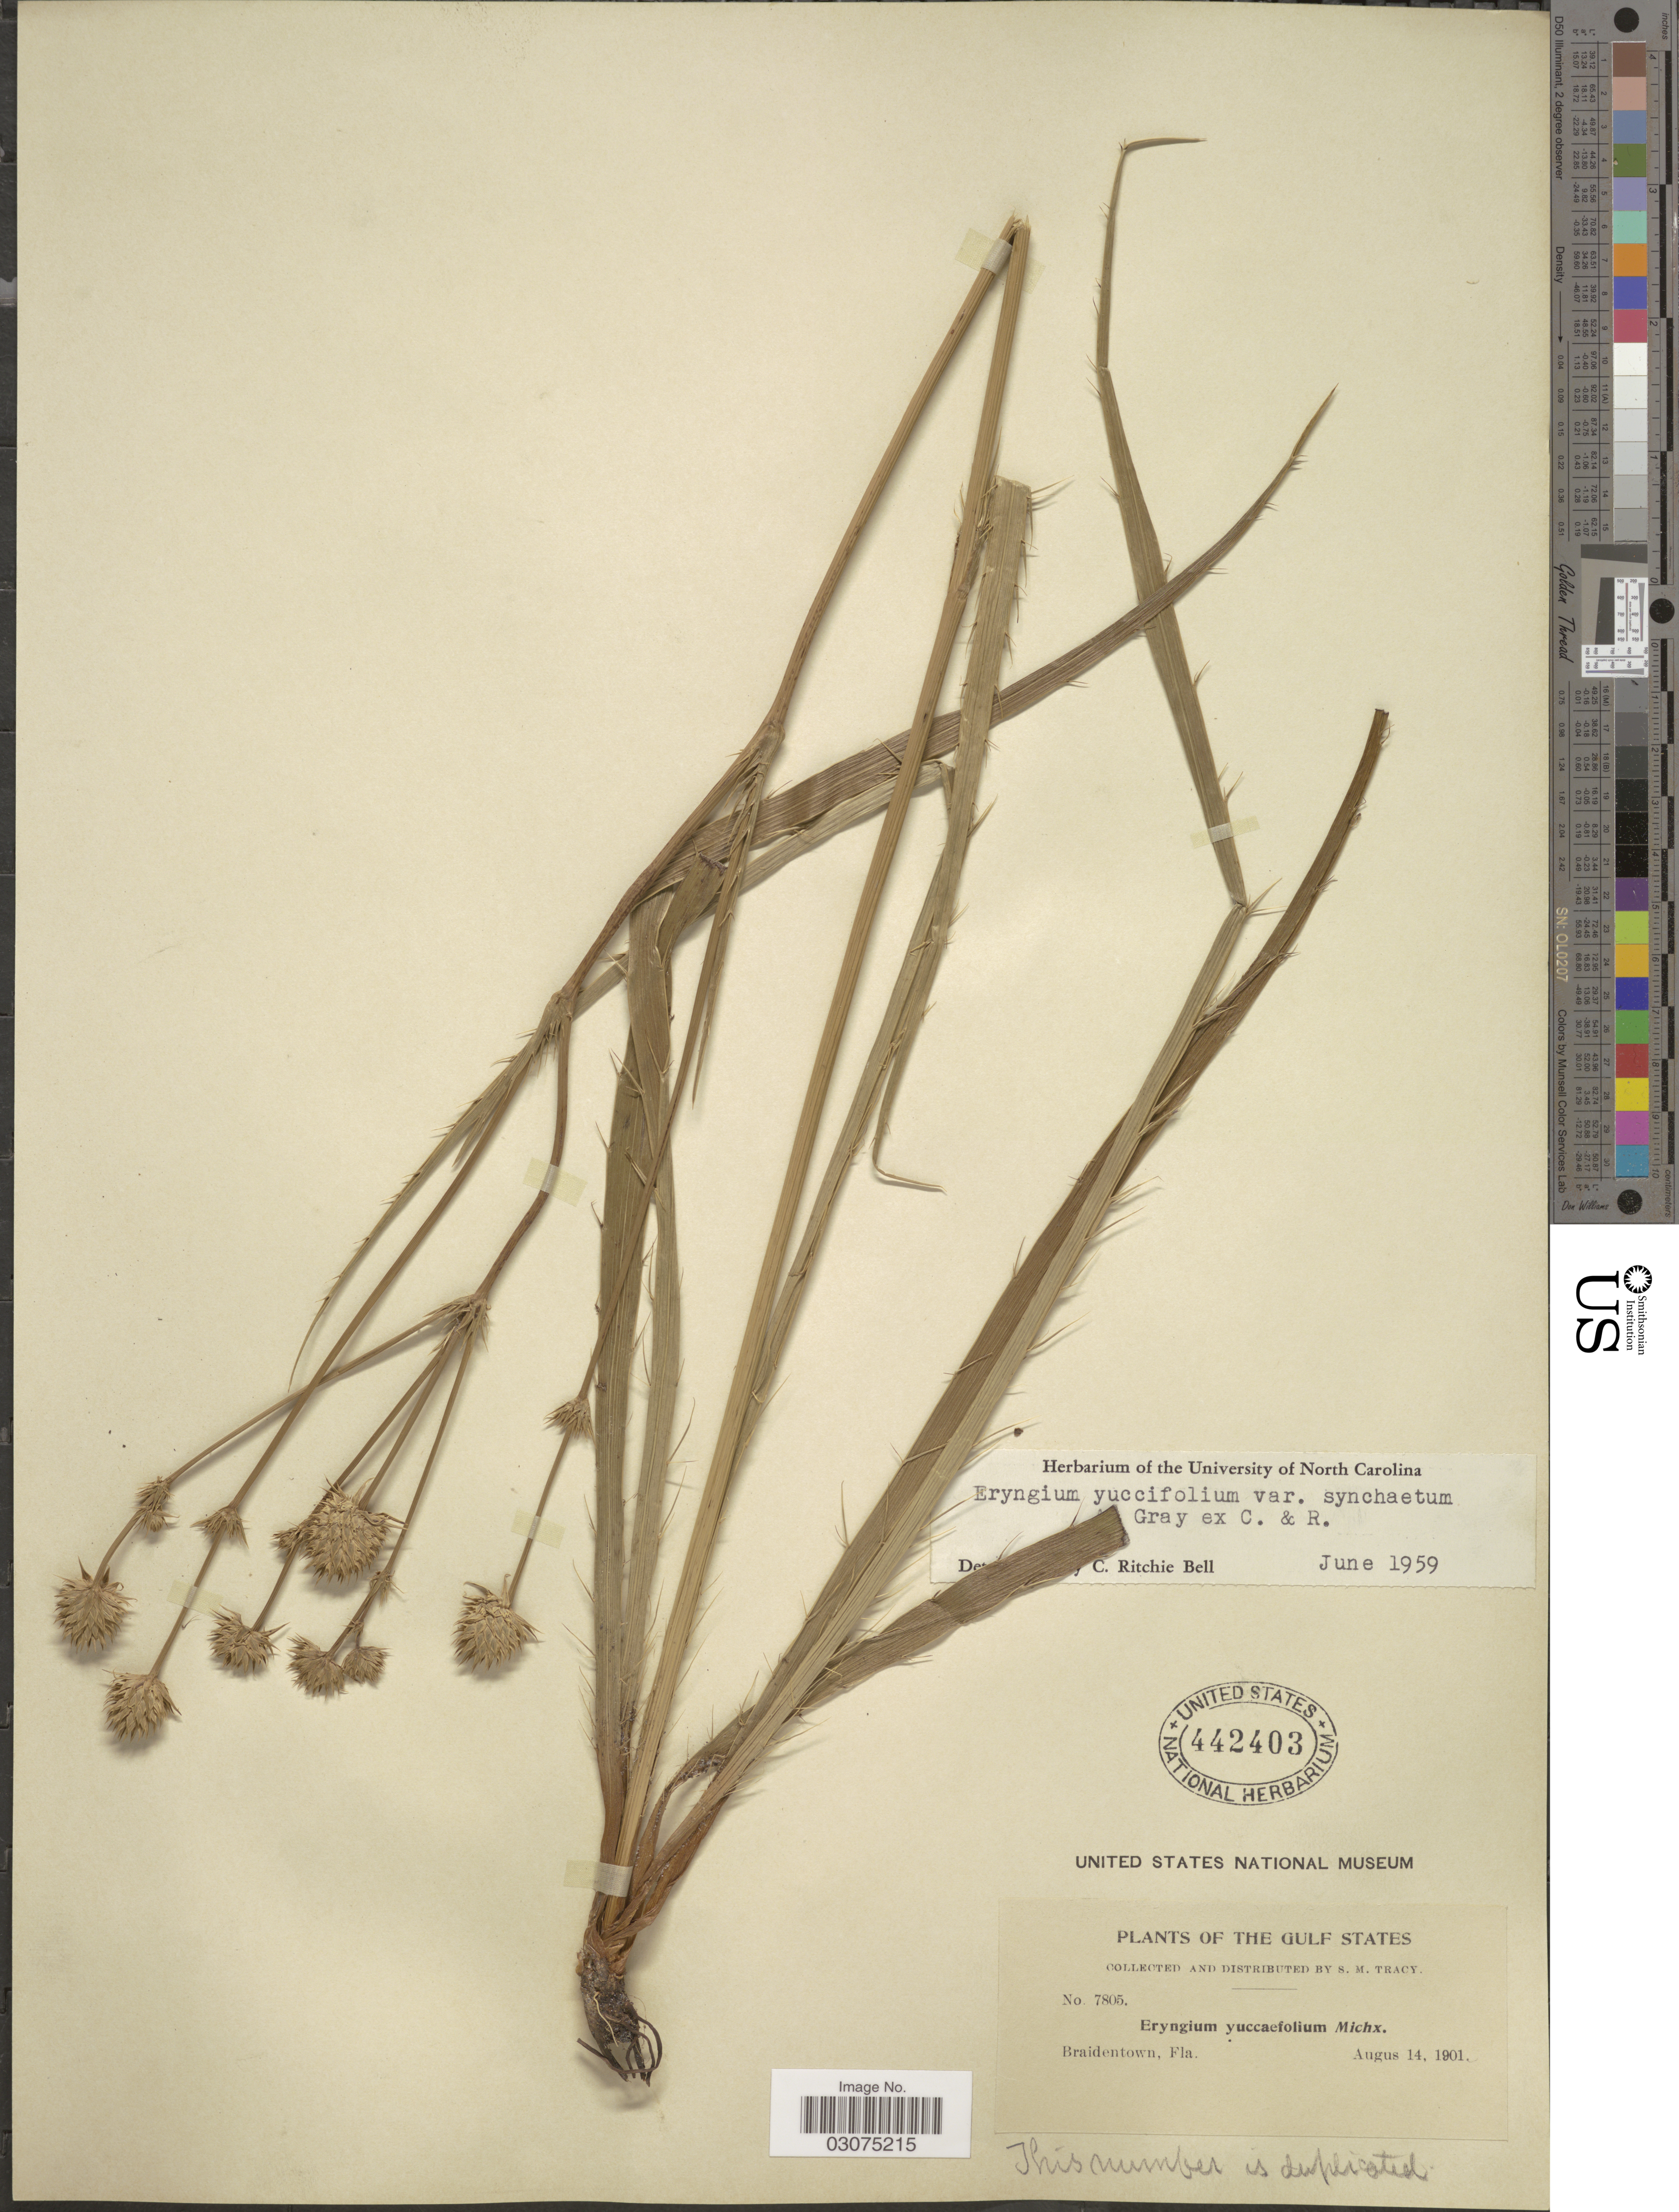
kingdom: Plantae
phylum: Tracheophyta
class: Magnoliopsida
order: Apiales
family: Apiaceae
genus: Eryngium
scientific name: Eryngium yuccifolium var. synchaetum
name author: A. Gray ex J.M. Coult. & Rose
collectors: S. M. Tracy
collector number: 7805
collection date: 1901-08-14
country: United States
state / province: Florida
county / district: Manatee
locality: The Gulf States. Braidentown (present day: Bradenton)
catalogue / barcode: US 442403